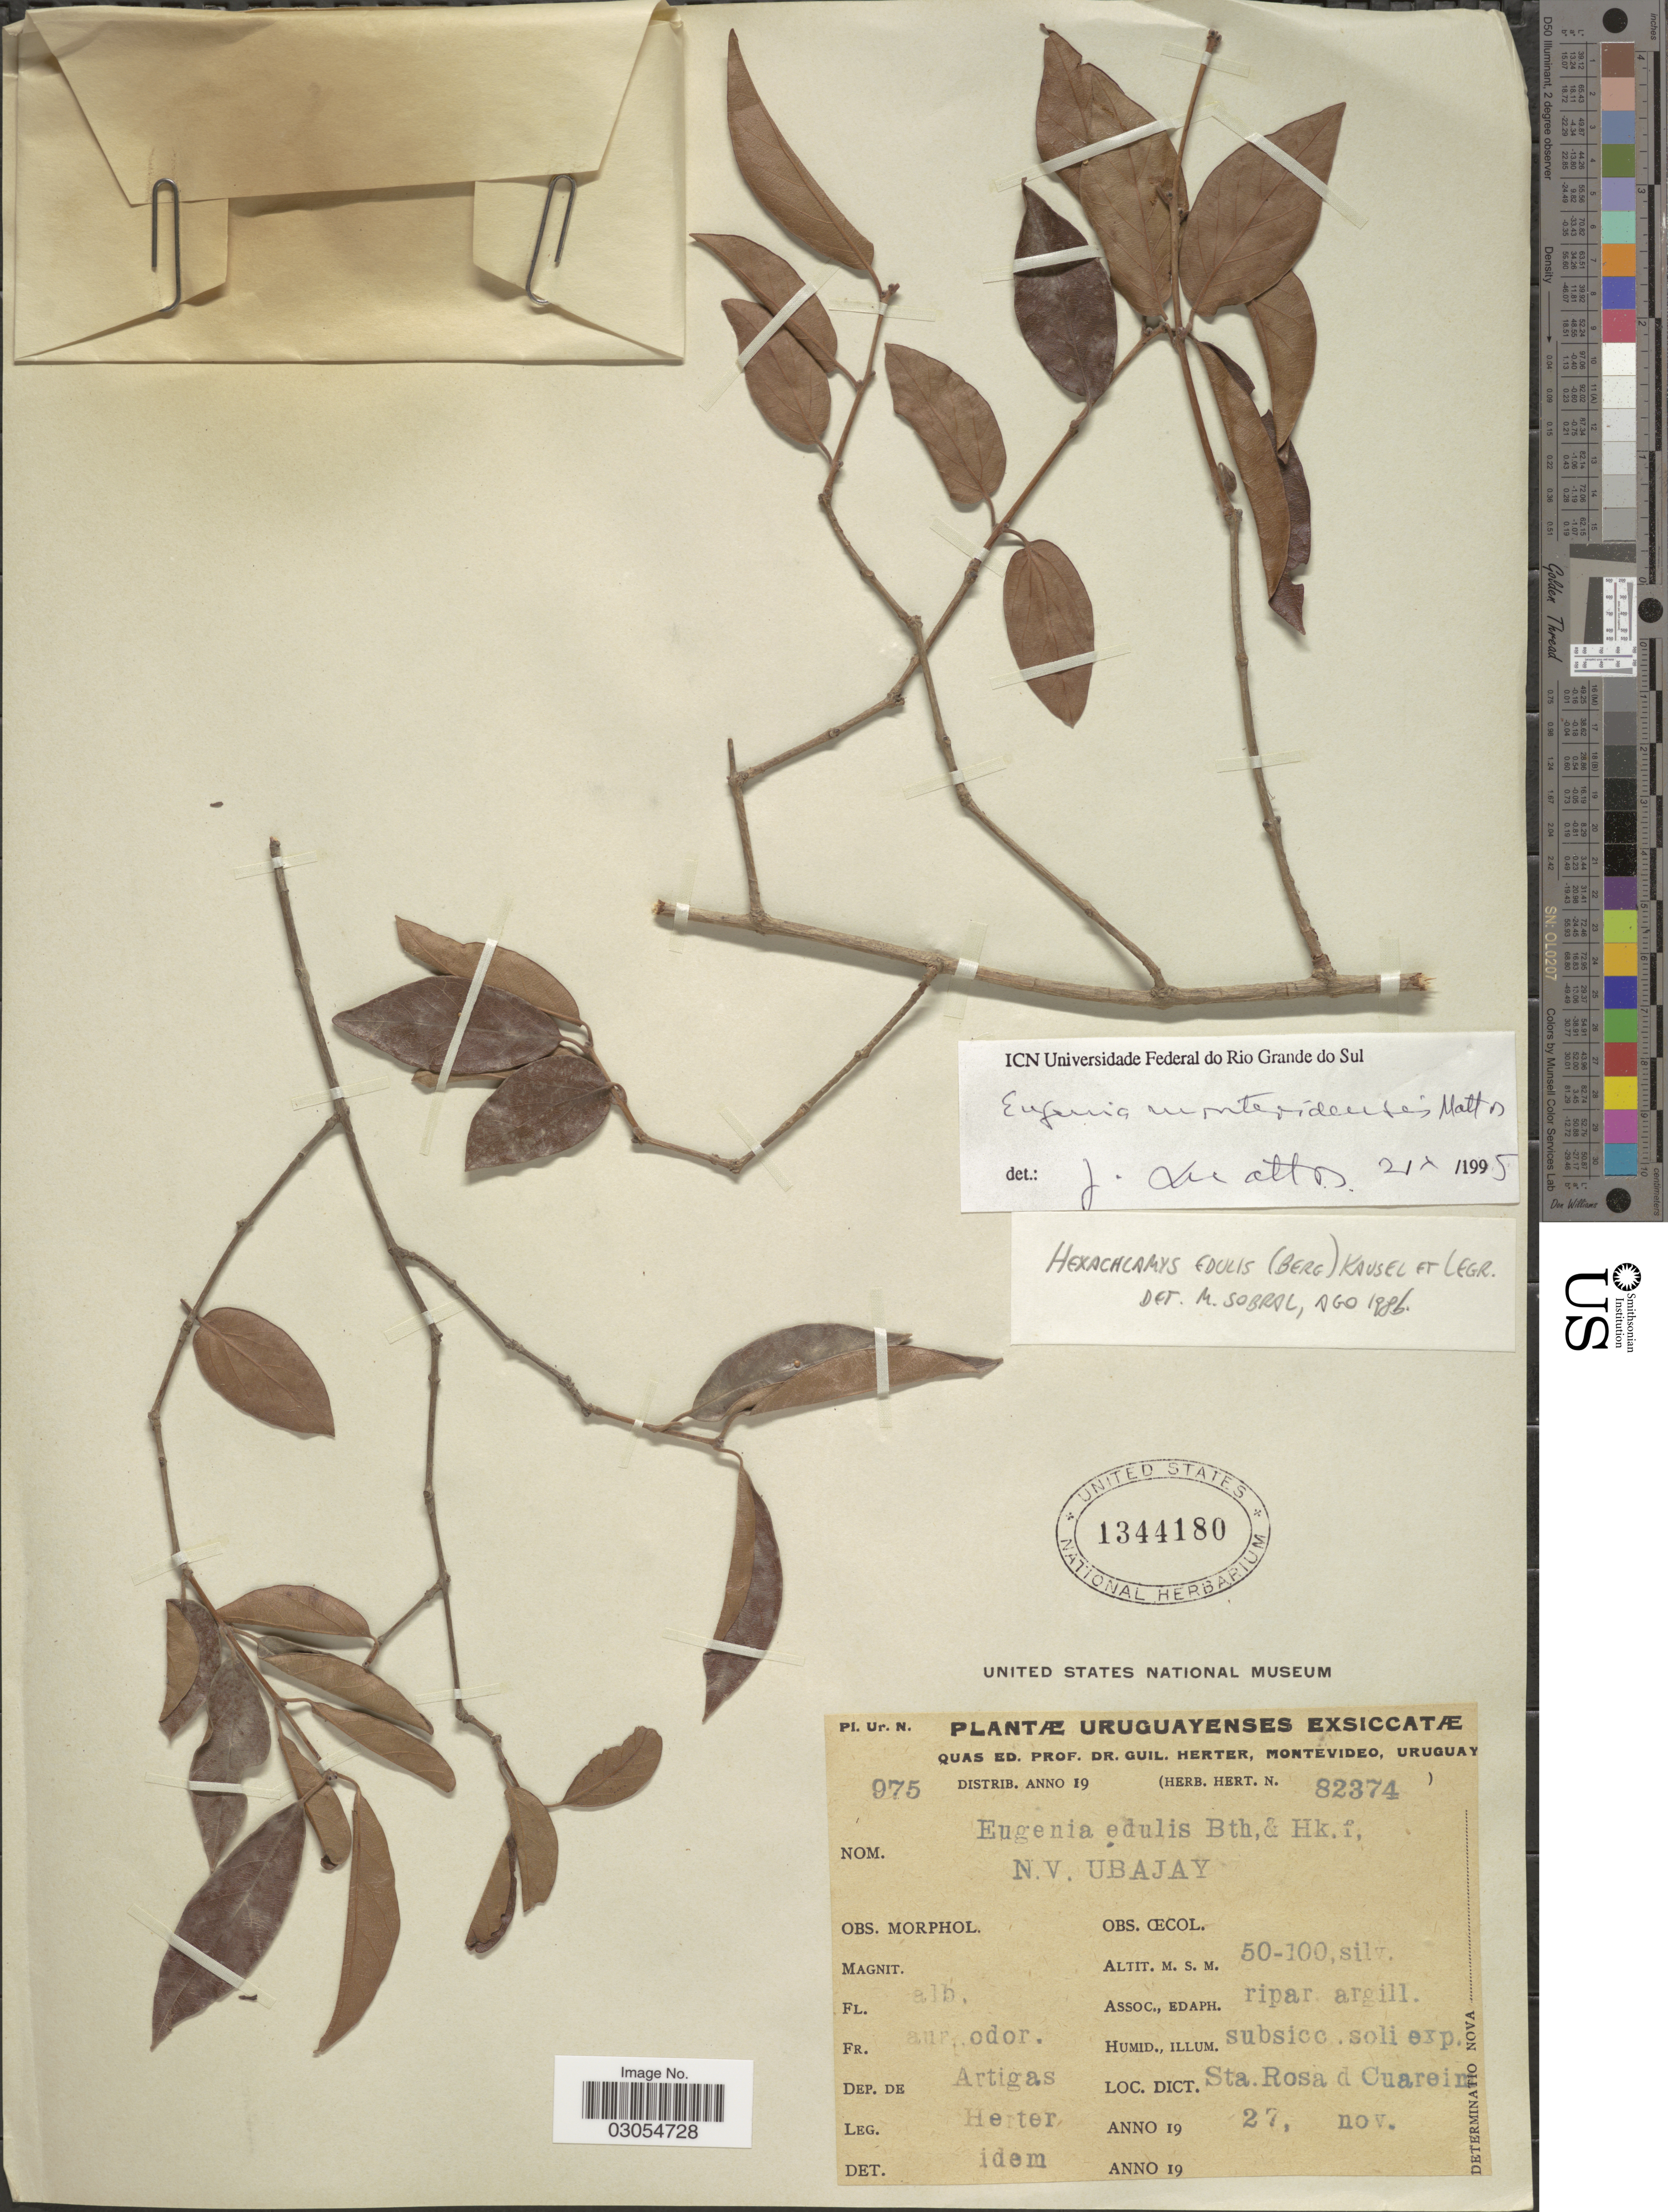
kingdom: Plantae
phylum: Tracheophyta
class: Magnoliopsida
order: Myrtales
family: Myrtaceae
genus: Eugenia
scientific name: Eugenia myrcianthes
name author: Nied.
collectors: G. Herter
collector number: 975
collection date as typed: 27, nov. 19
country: Uruguay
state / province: Artigas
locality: Dep. de Artigas. Sta Rosa d Cuareim.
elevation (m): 50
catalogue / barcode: US 1344180